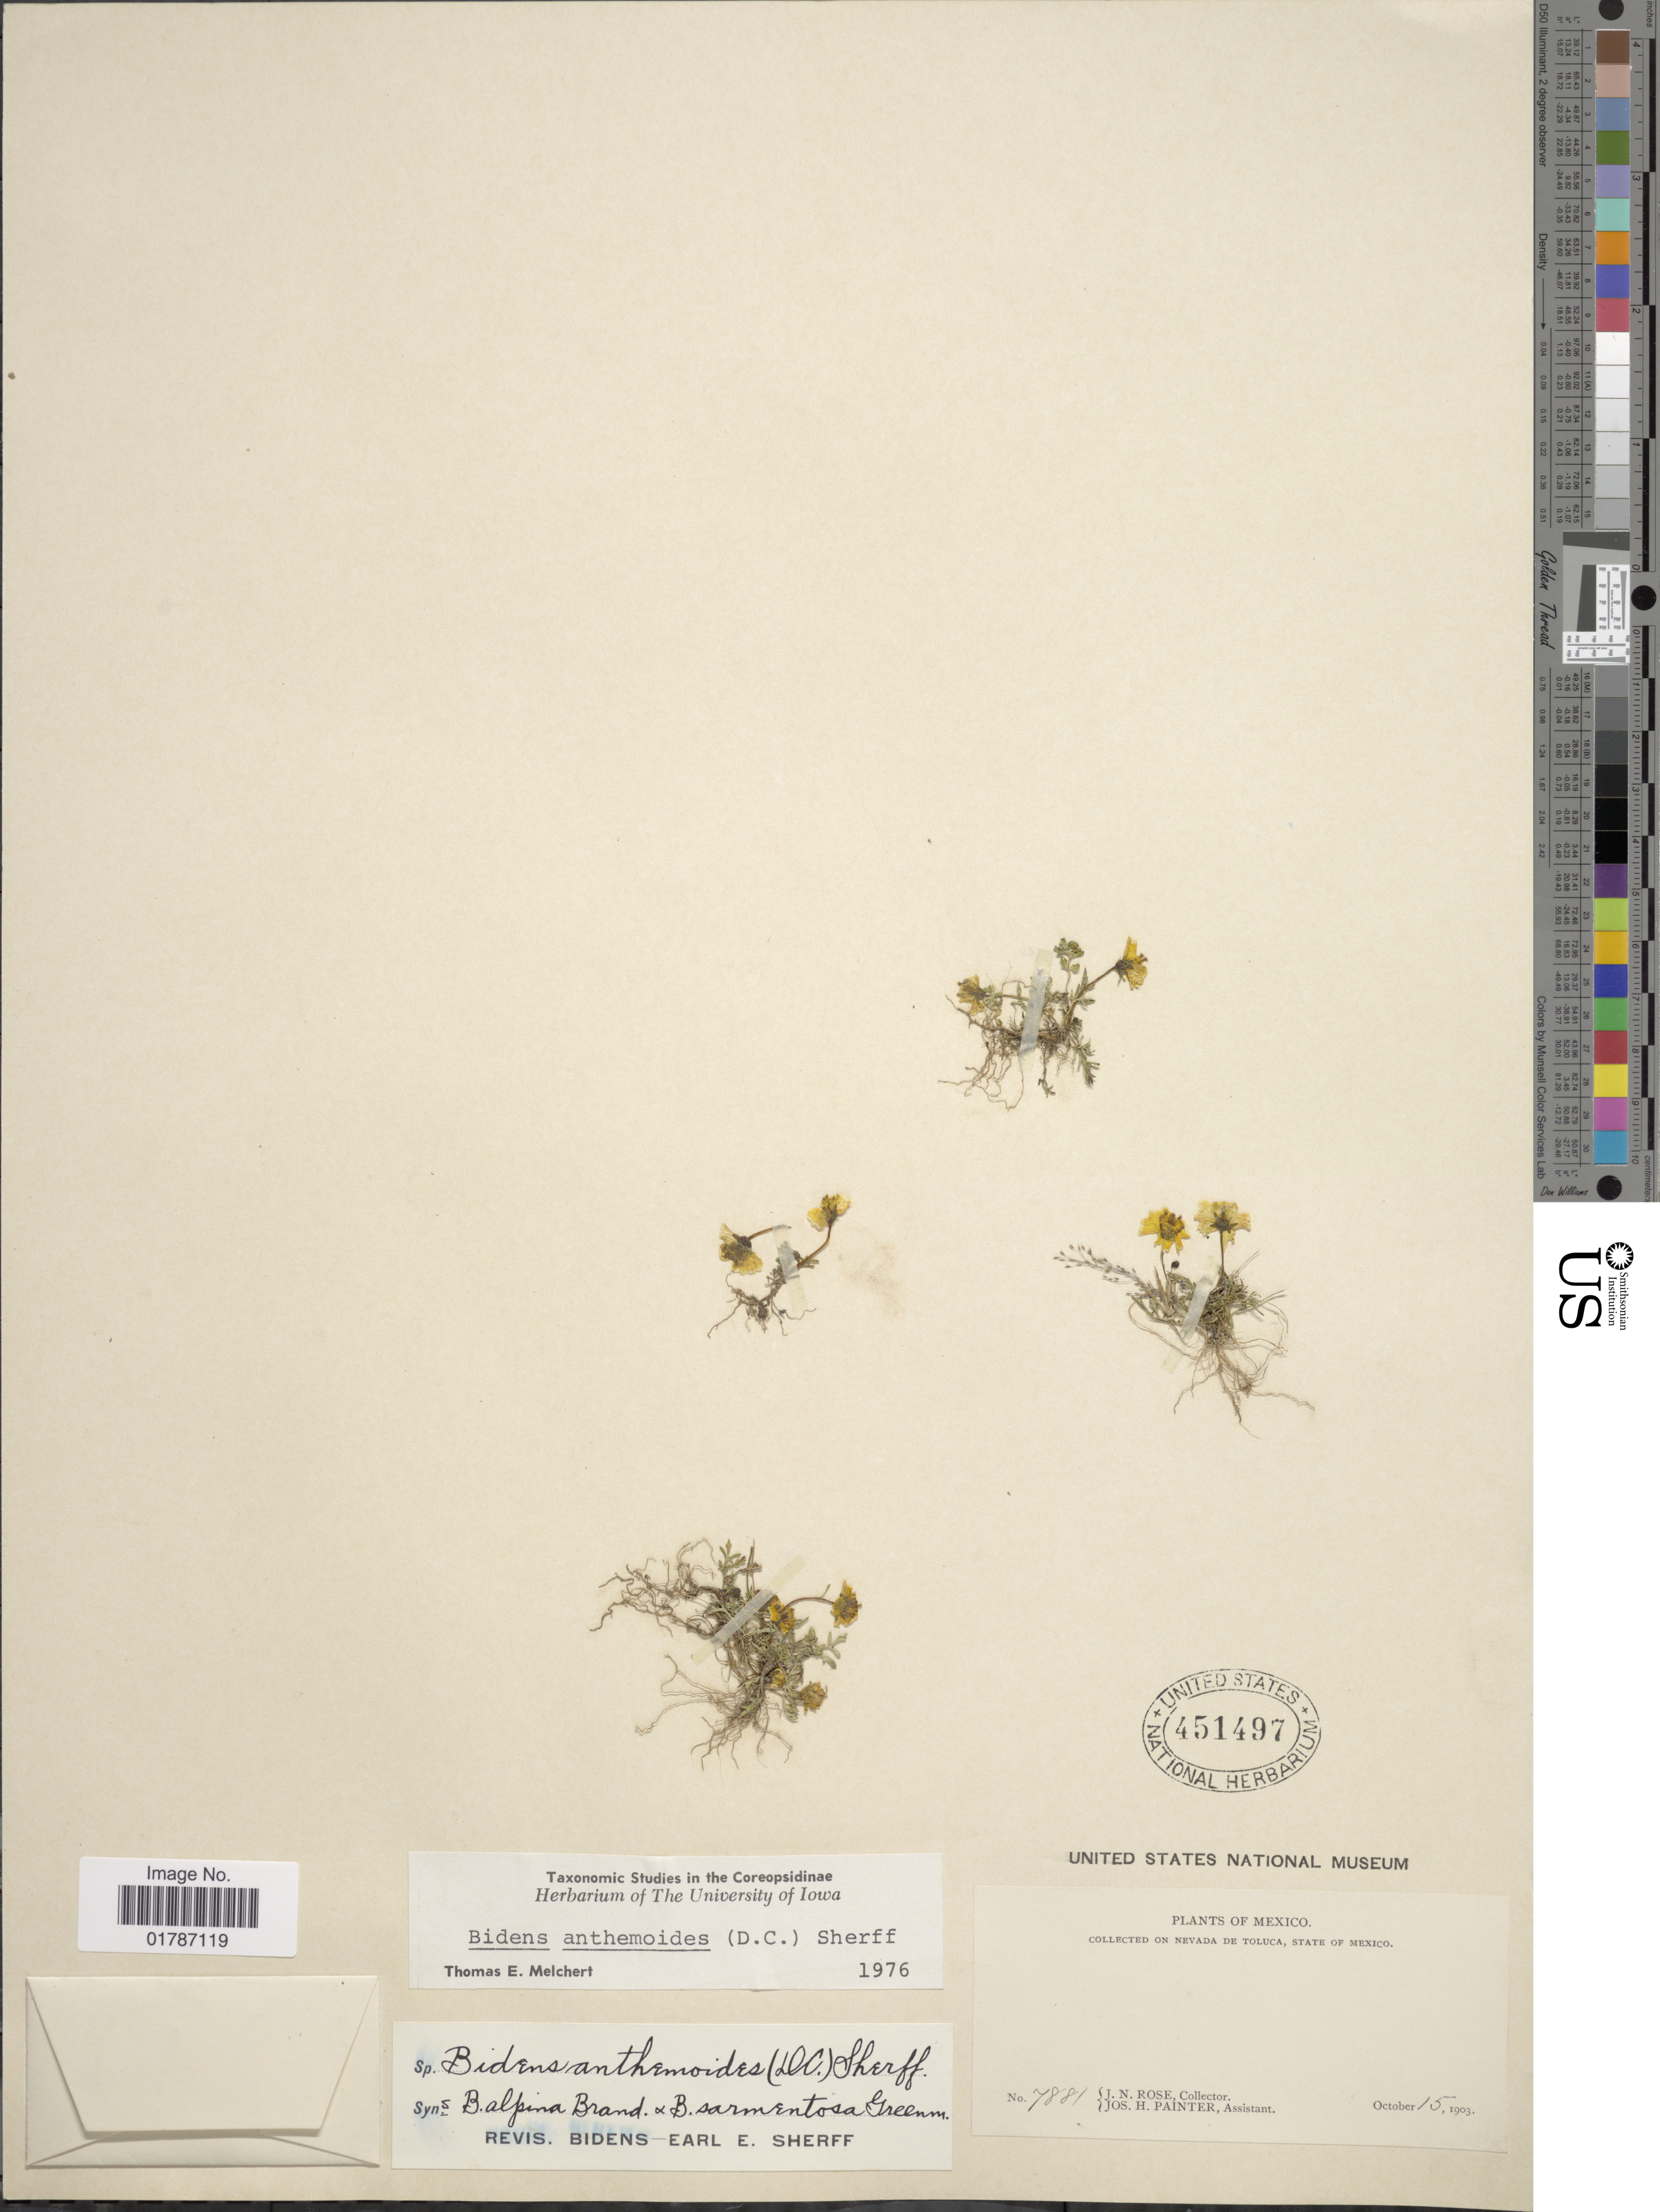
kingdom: Plantae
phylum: Tracheophyta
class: Magnoliopsida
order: Asterales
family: Asteraceae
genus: Bidens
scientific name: Bidens anthemoides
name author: (DC.) Sherff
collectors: J. N. Rose & J. H. Painter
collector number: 7881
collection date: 1903-10-15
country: Mexico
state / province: México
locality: On Nevada De Toluca, State of Mexico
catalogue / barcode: US 451497